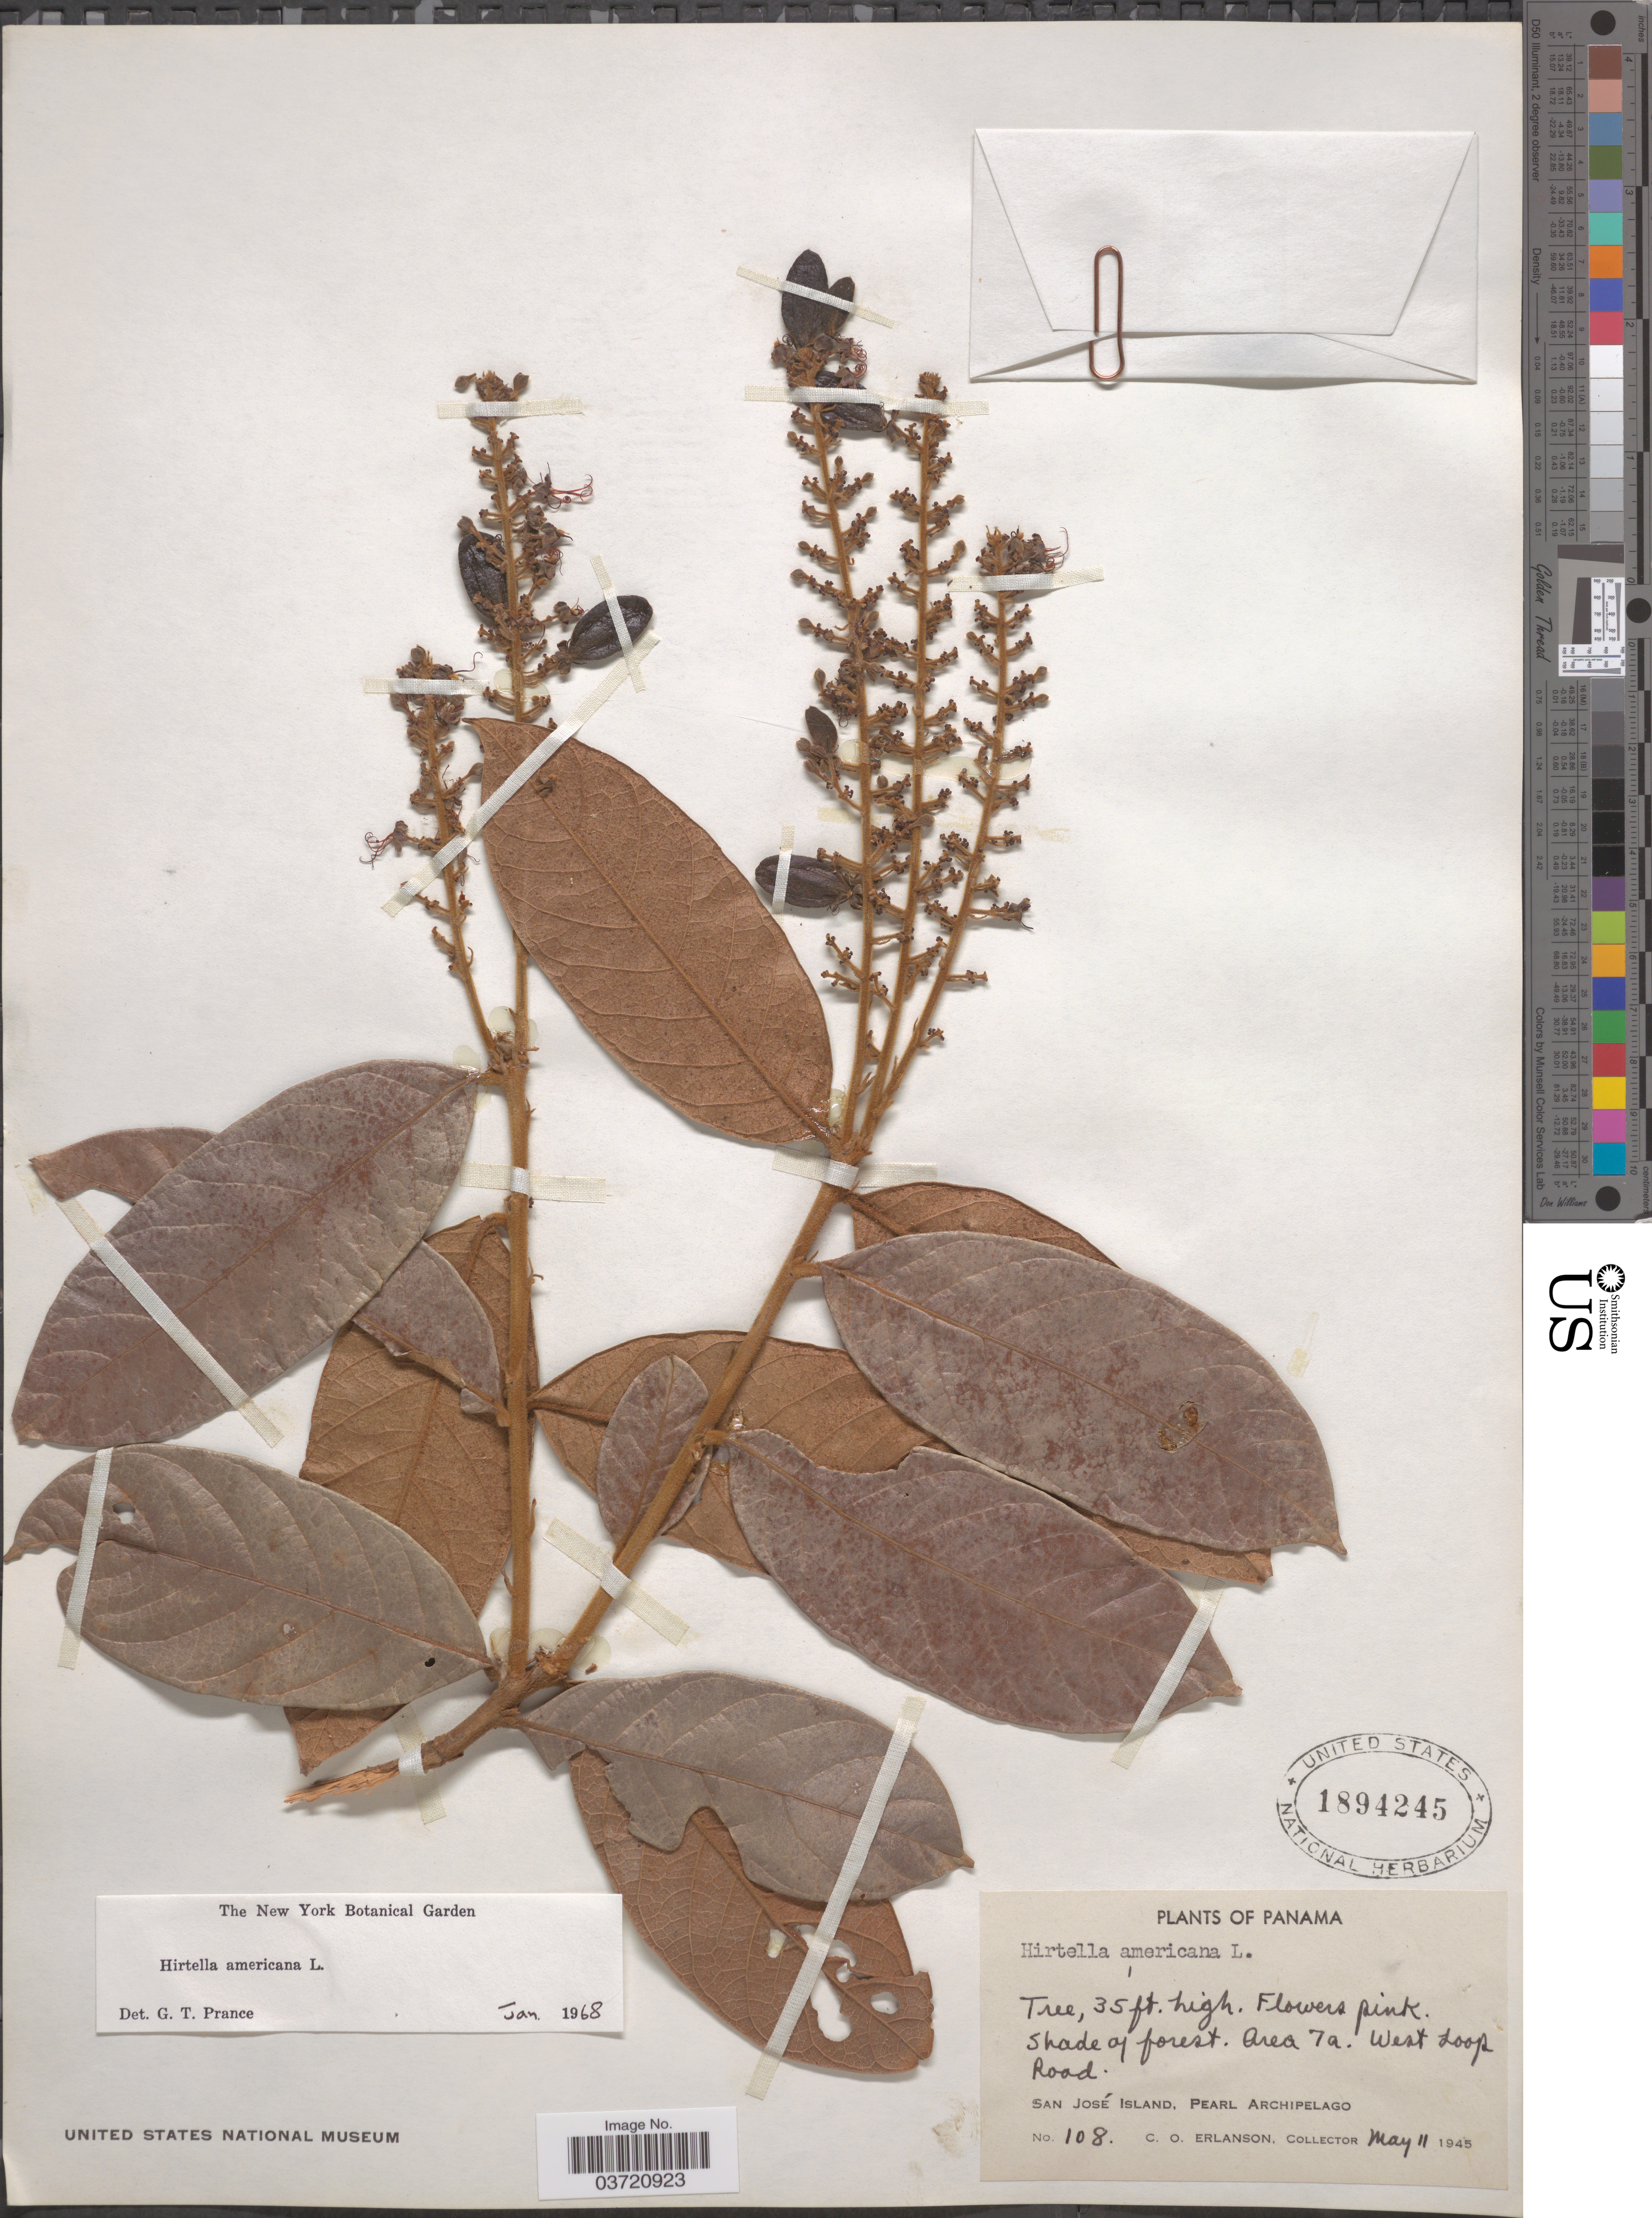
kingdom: Plantae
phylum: Tracheophyta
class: Magnoliopsida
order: Malpighiales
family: Chrysobalanaceae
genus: Hirtella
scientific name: Hirtella americana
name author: L.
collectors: C. O. Erlanson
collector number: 108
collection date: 1945-05-11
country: Panama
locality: Area 7a. West Loop Road. San José Island, Pearl Archipelago.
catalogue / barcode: US 1894245